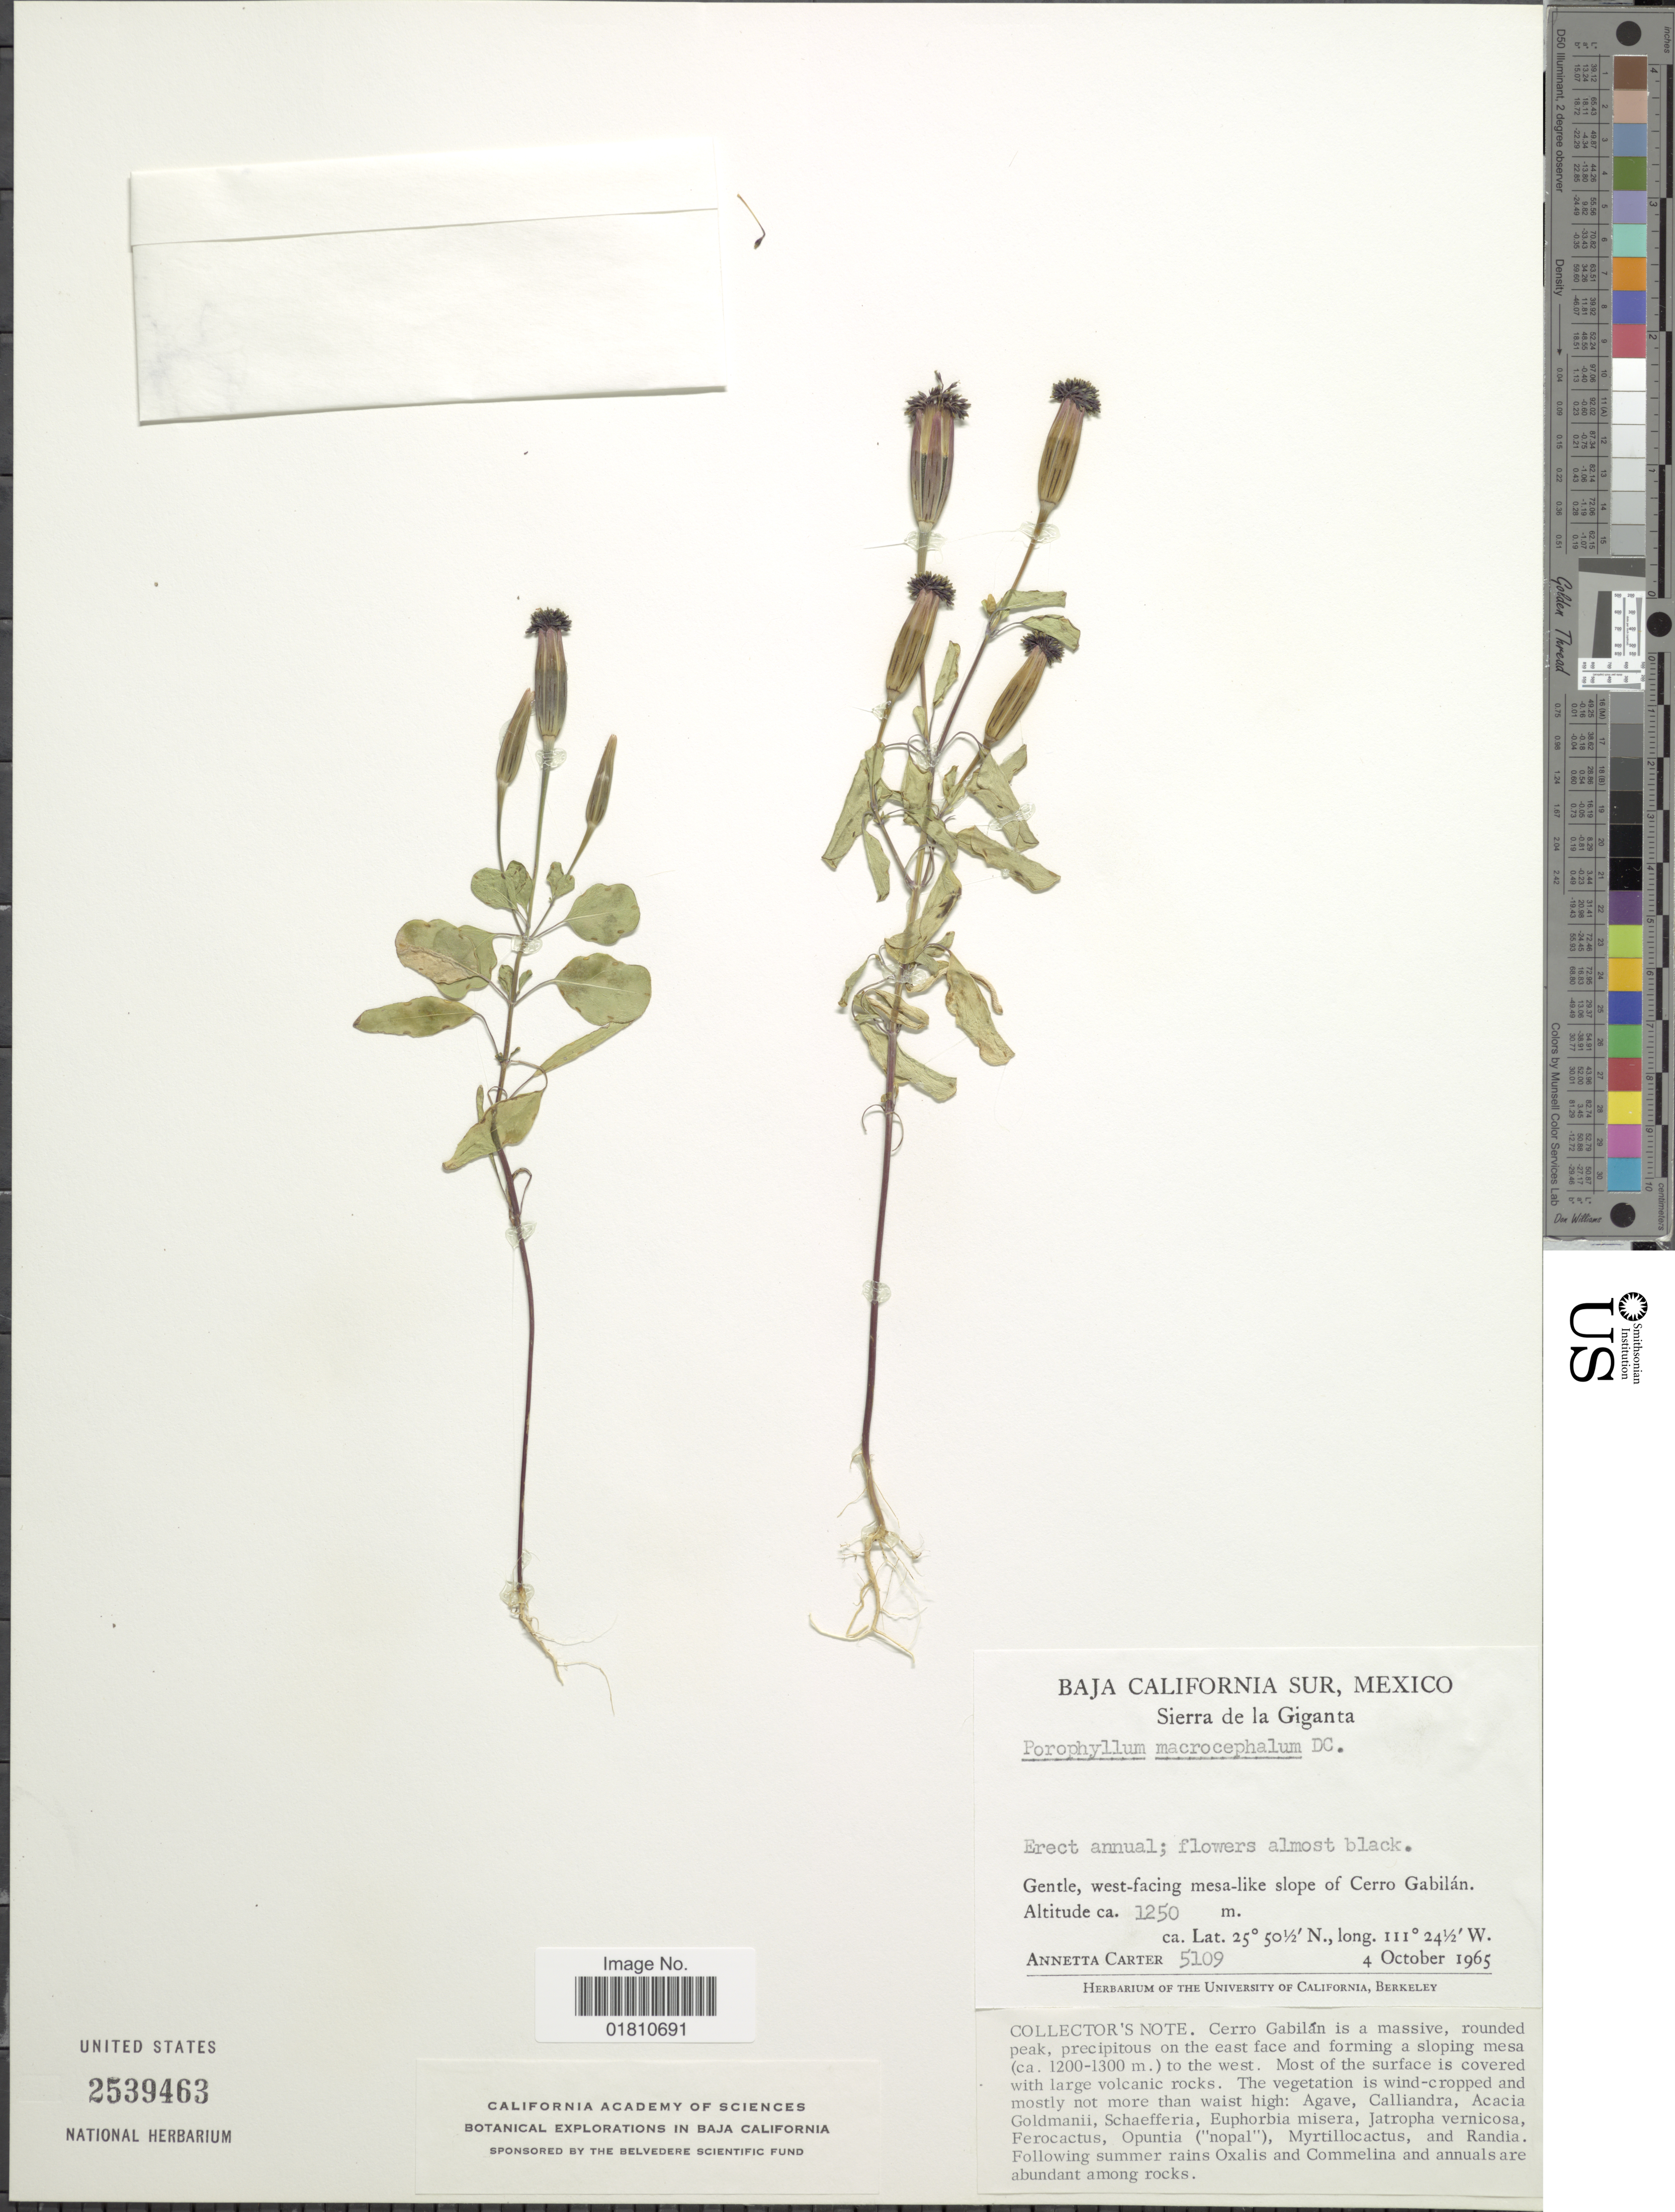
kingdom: Plantae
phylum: Tracheophyta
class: Magnoliopsida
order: Asterales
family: Asteraceae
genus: Porophyllum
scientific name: Porophyllum macrocephalum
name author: DC.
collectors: A. Carter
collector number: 5109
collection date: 1965-10-04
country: Mexico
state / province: Baja California Sur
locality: Sierra de la Giganta, west-facing mesa-like slope of Cerro Gabilan.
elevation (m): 1250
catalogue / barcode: US 2539463